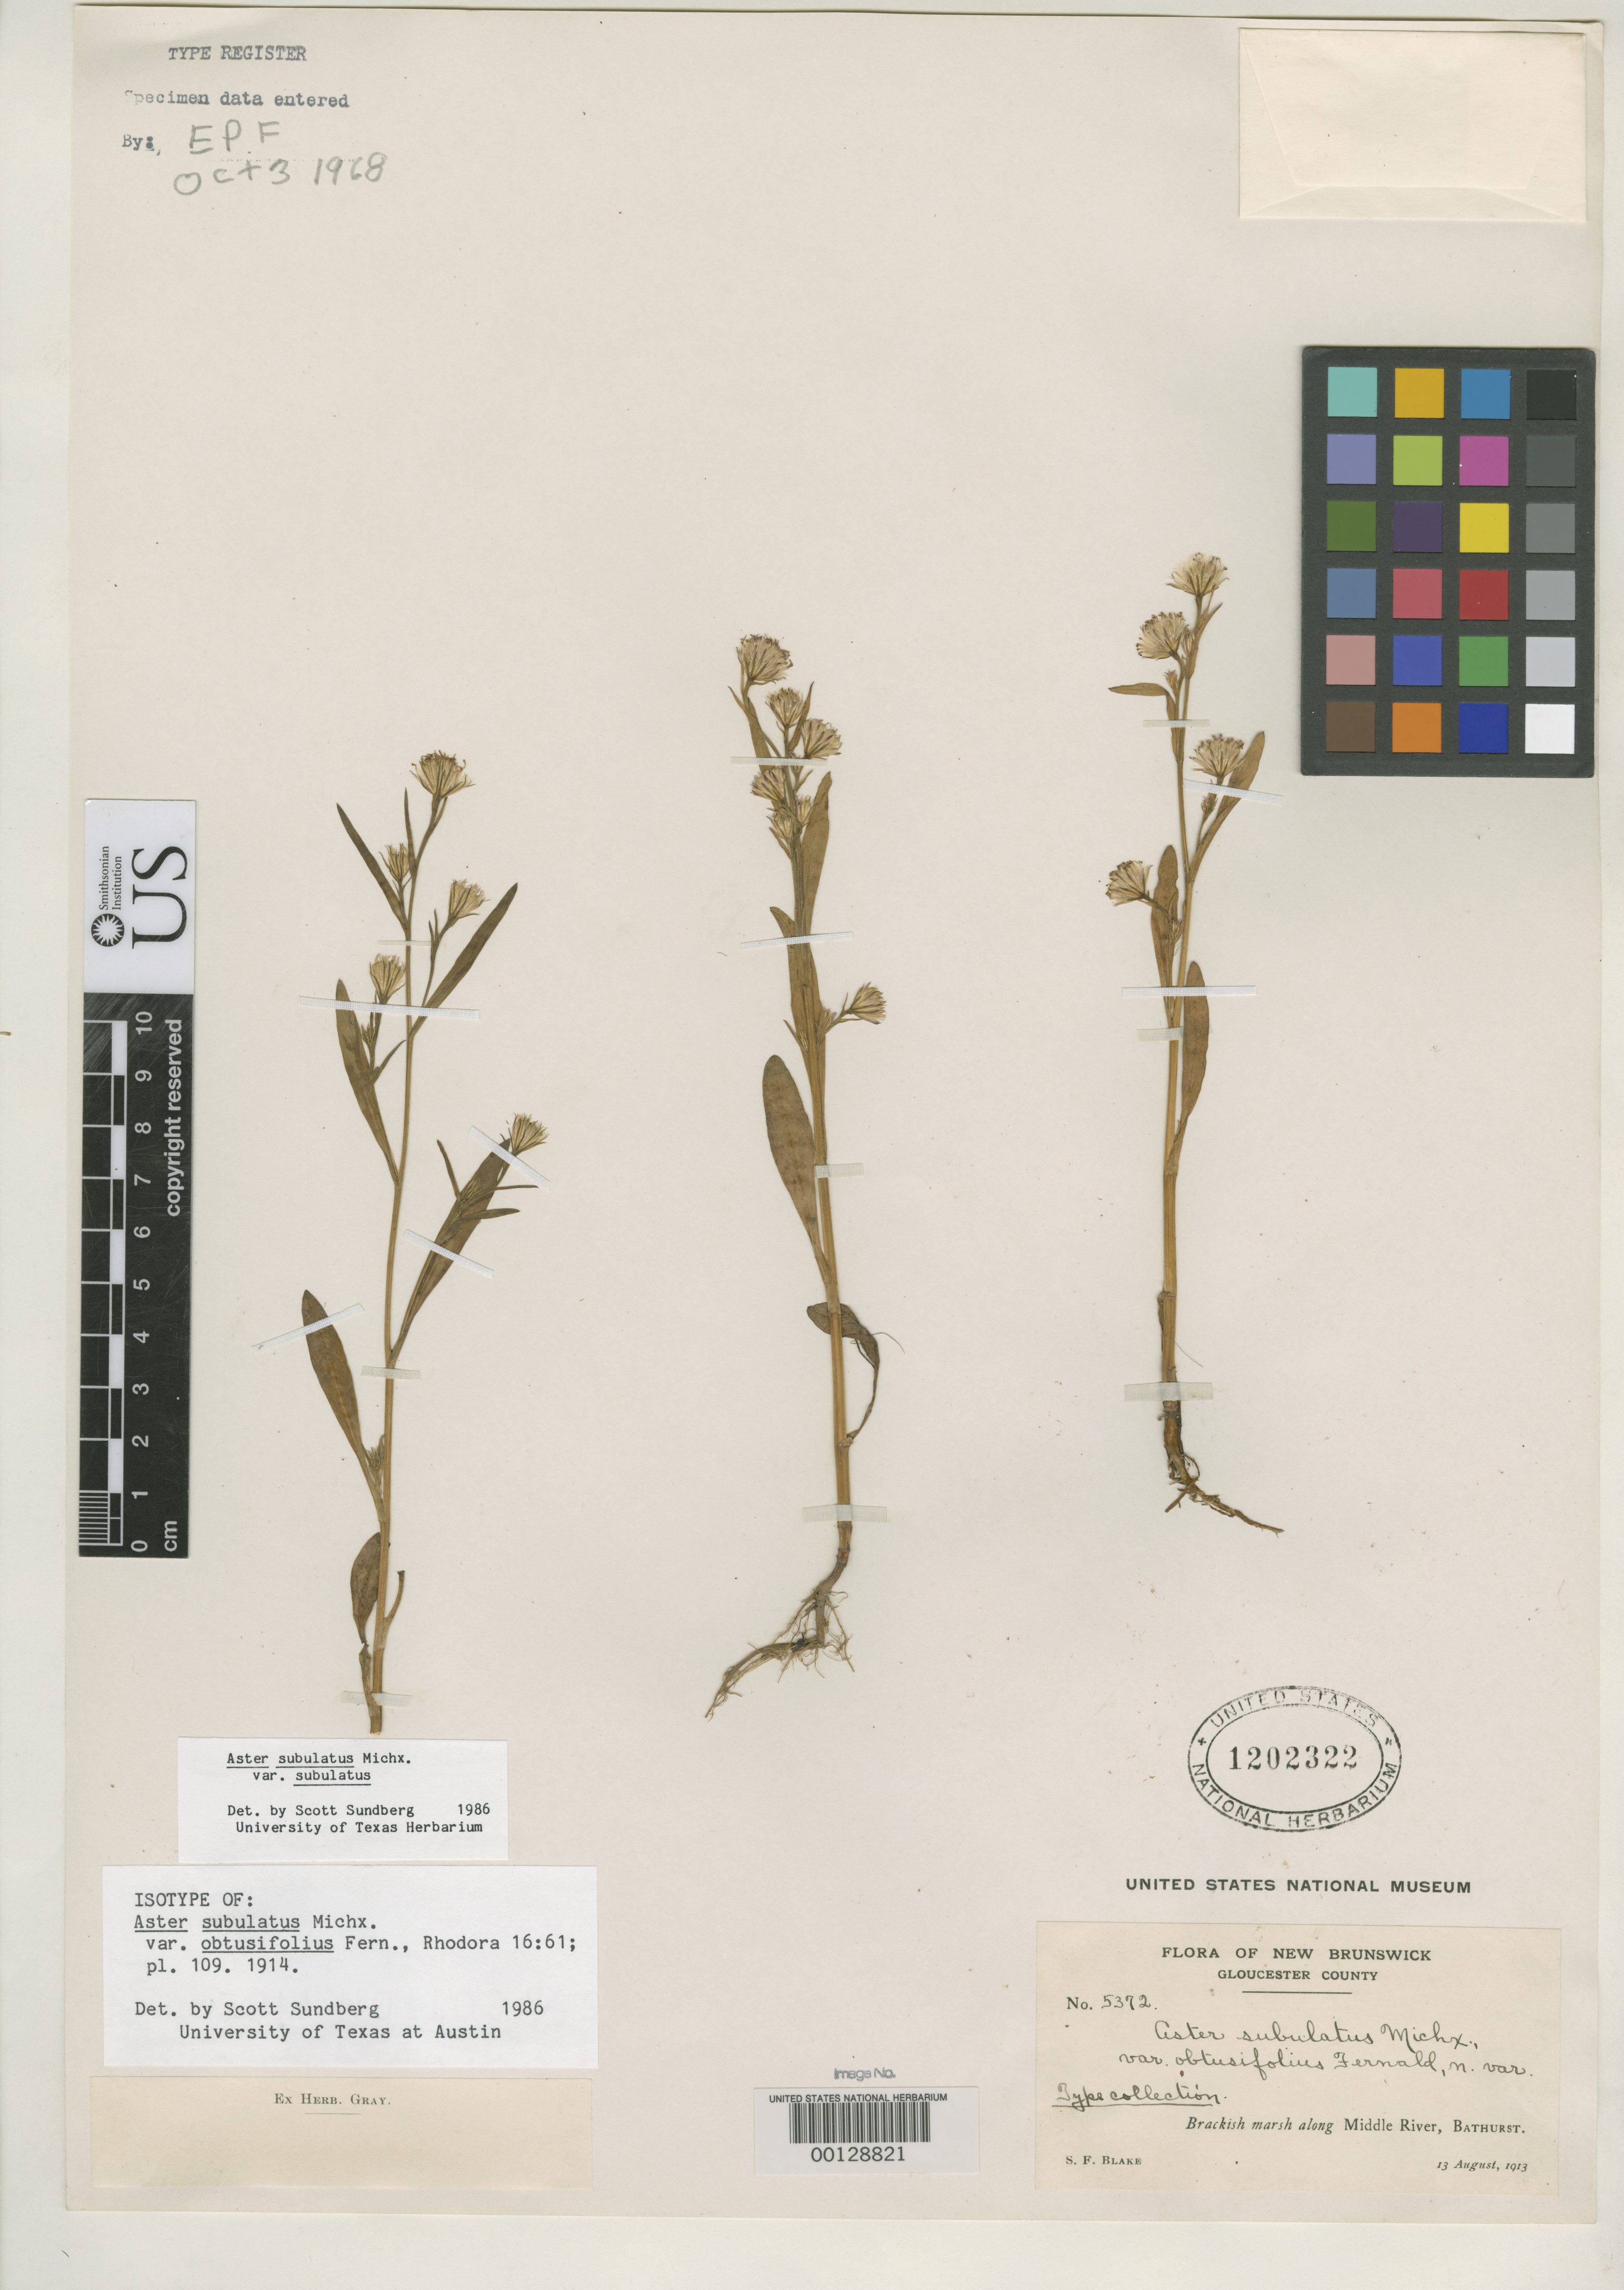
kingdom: Plantae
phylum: Tracheophyta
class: Magnoliopsida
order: Asterales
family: Asteraceae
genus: Aster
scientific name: Aster subulatus var. obtusifolius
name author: Fernald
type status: Isotype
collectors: S. Blake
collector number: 5372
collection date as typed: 13 Aug 1913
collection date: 1913-08-13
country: Canada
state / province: New Brunswick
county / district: Gloucester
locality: Middle River.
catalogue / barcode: US 1202322